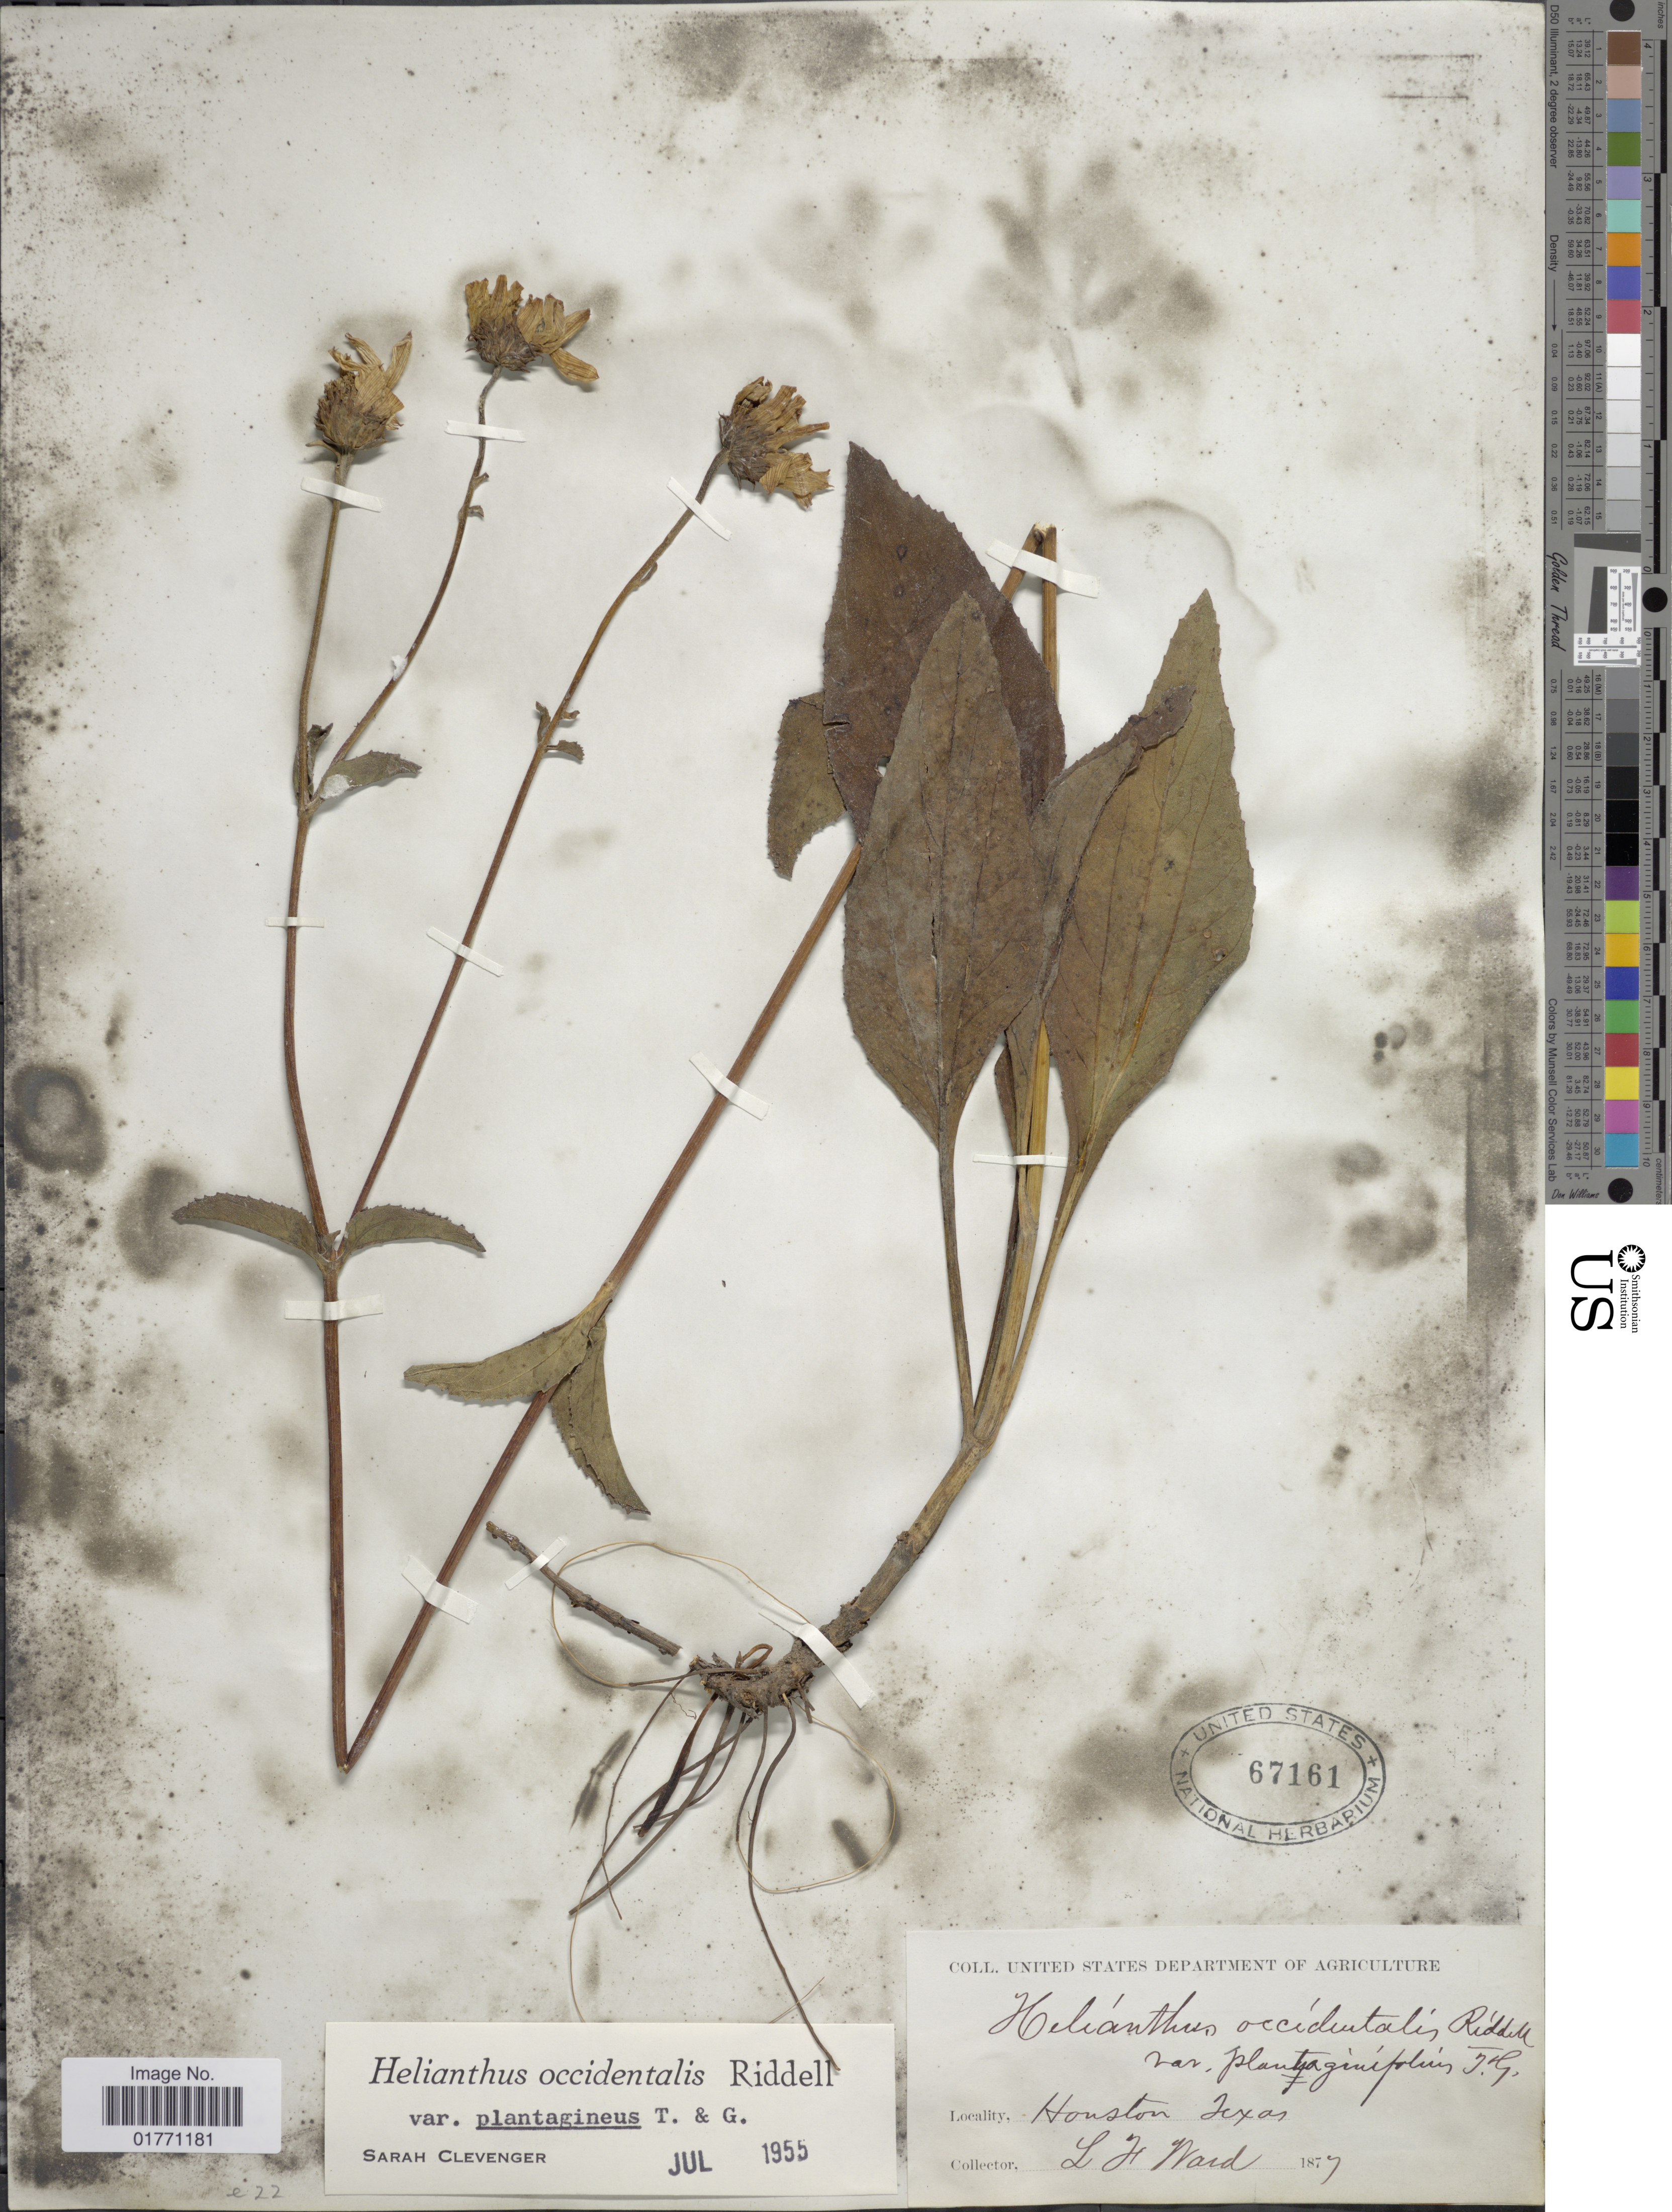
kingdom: Plantae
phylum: Tracheophyta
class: Magnoliopsida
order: Asterales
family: Asteraceae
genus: Helianthus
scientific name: Helianthus occidentalis var. plantagineus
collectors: L. H. Ward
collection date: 1877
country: United States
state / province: Texas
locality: Houston.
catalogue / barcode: US 67161